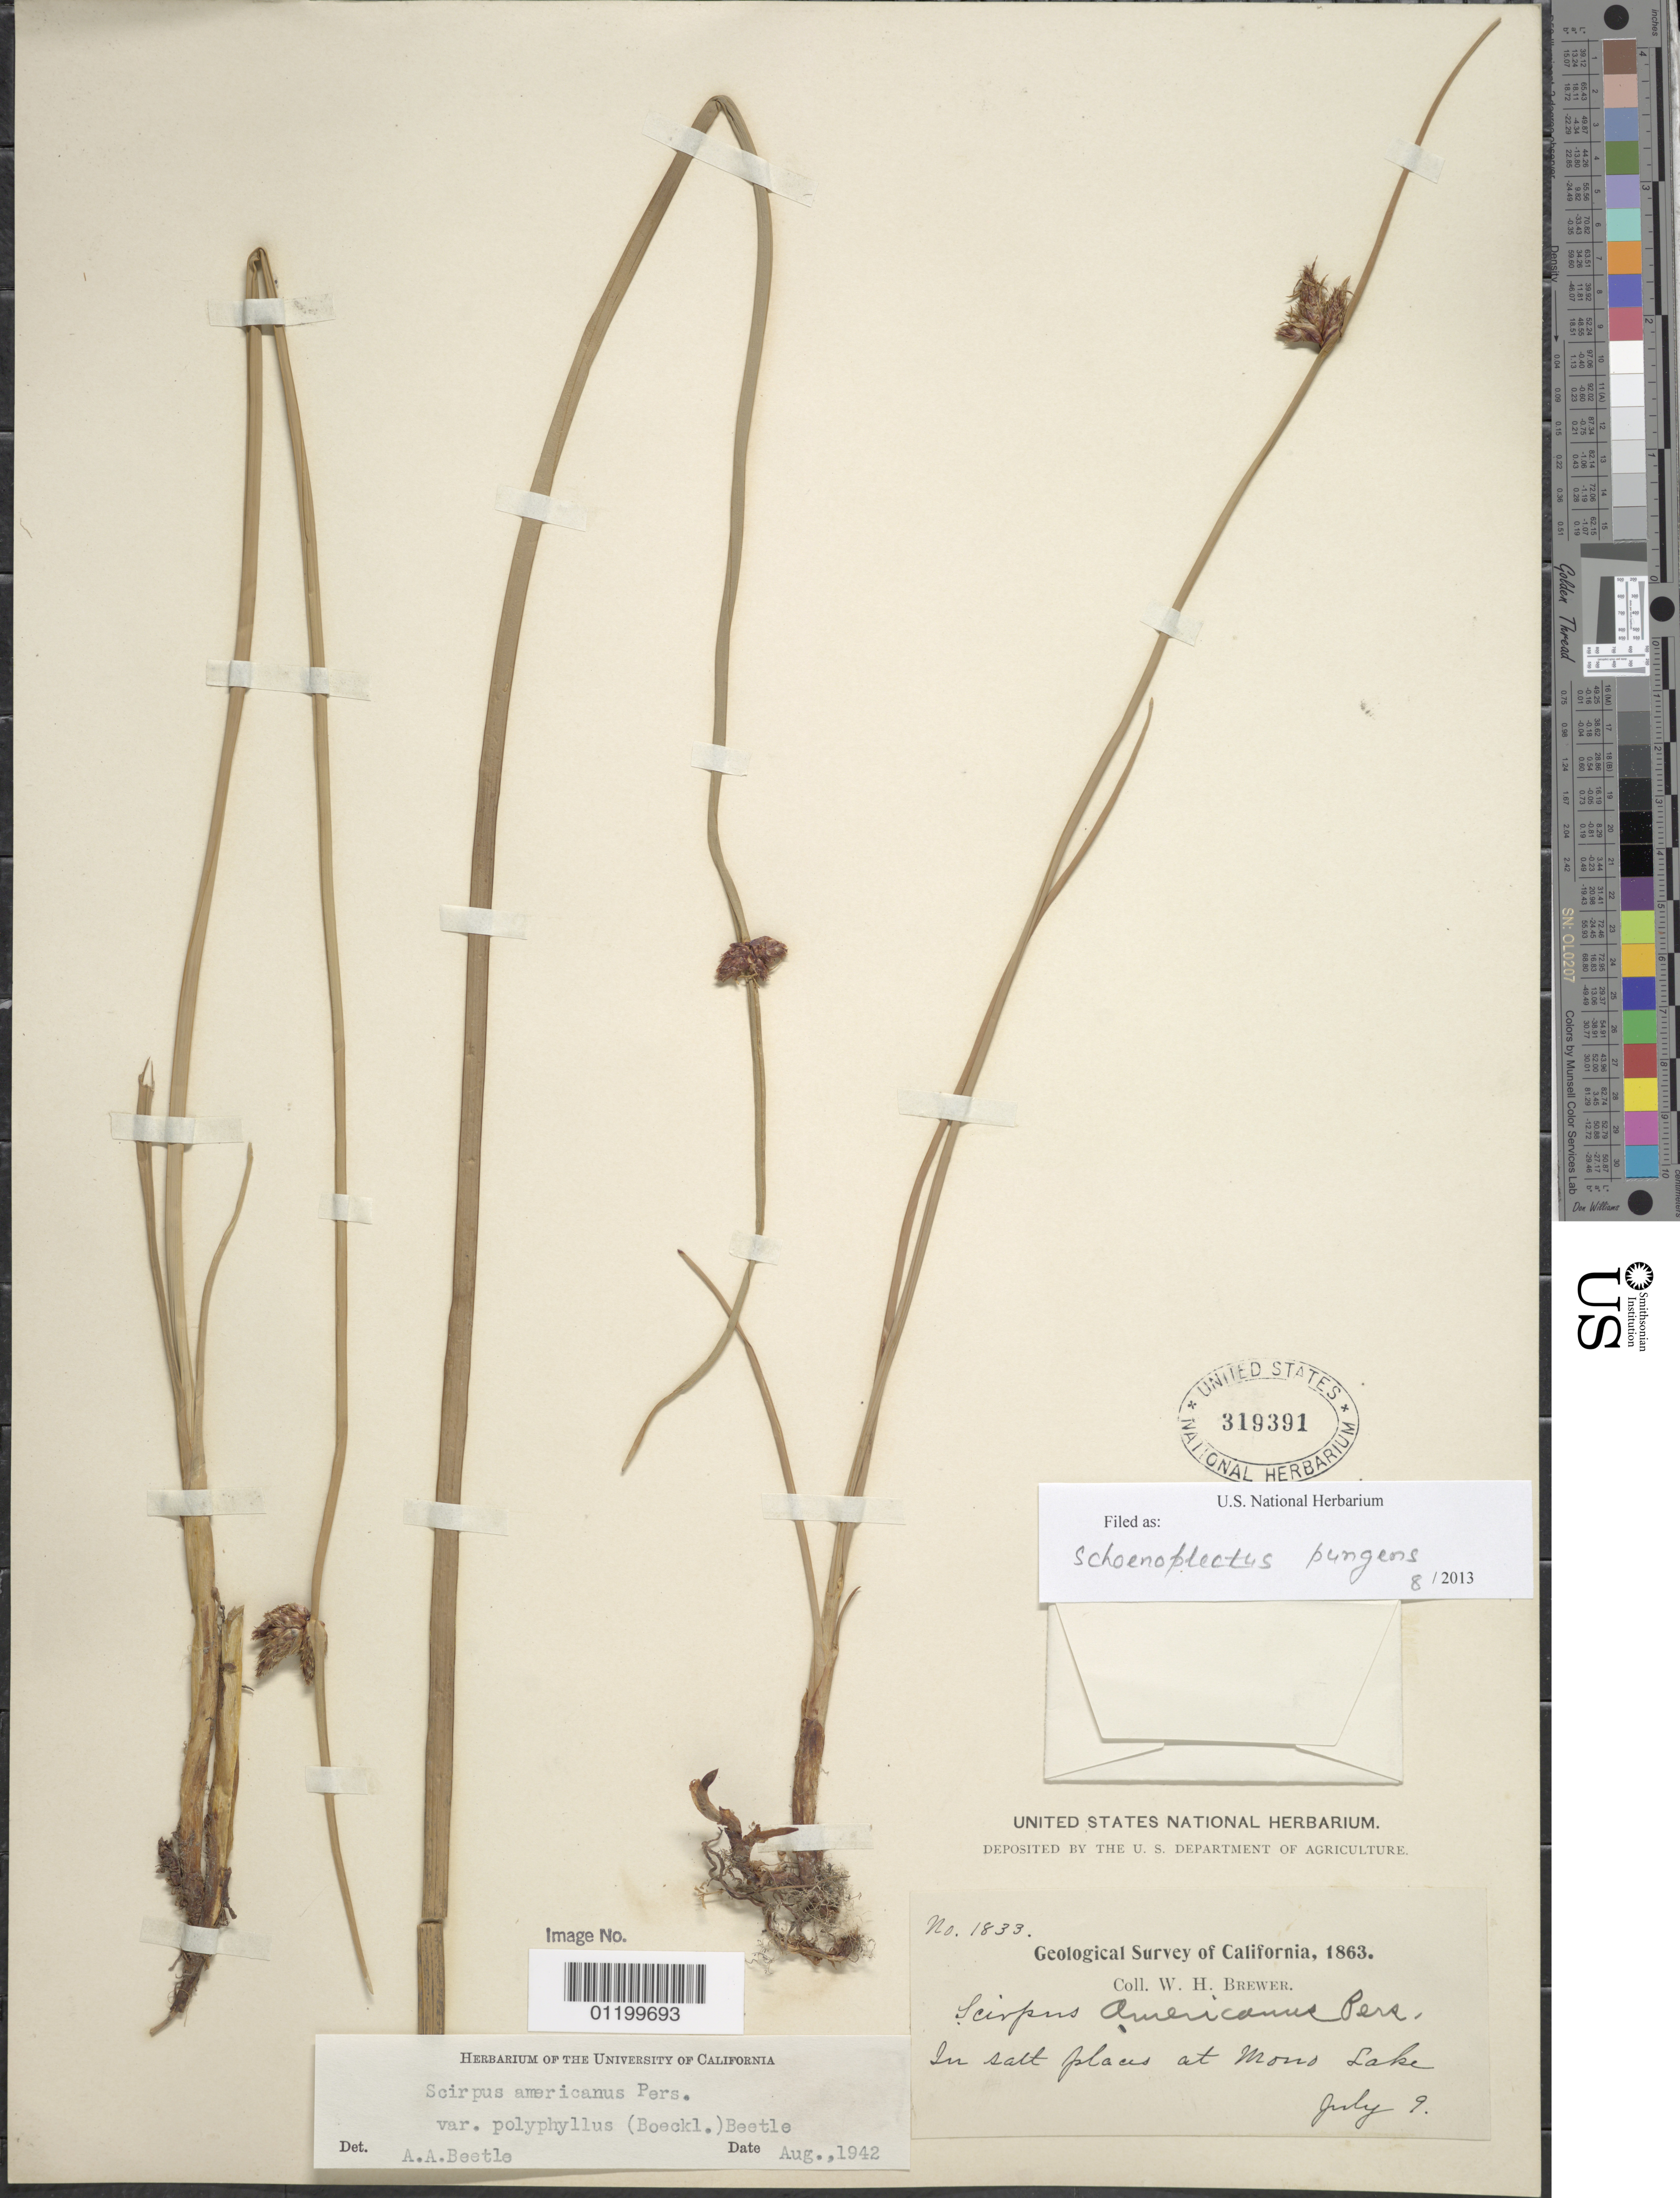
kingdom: Plantae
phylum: Tracheophyta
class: Liliopsida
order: Poales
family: Cyperaceae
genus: Schoenoplectus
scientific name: Schoenoplectus pungens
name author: (Vahl) Palla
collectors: W. H. Brewer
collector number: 1833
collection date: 1863-07-09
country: United States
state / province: California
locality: In salt places at Mono Lake.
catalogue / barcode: US 319391